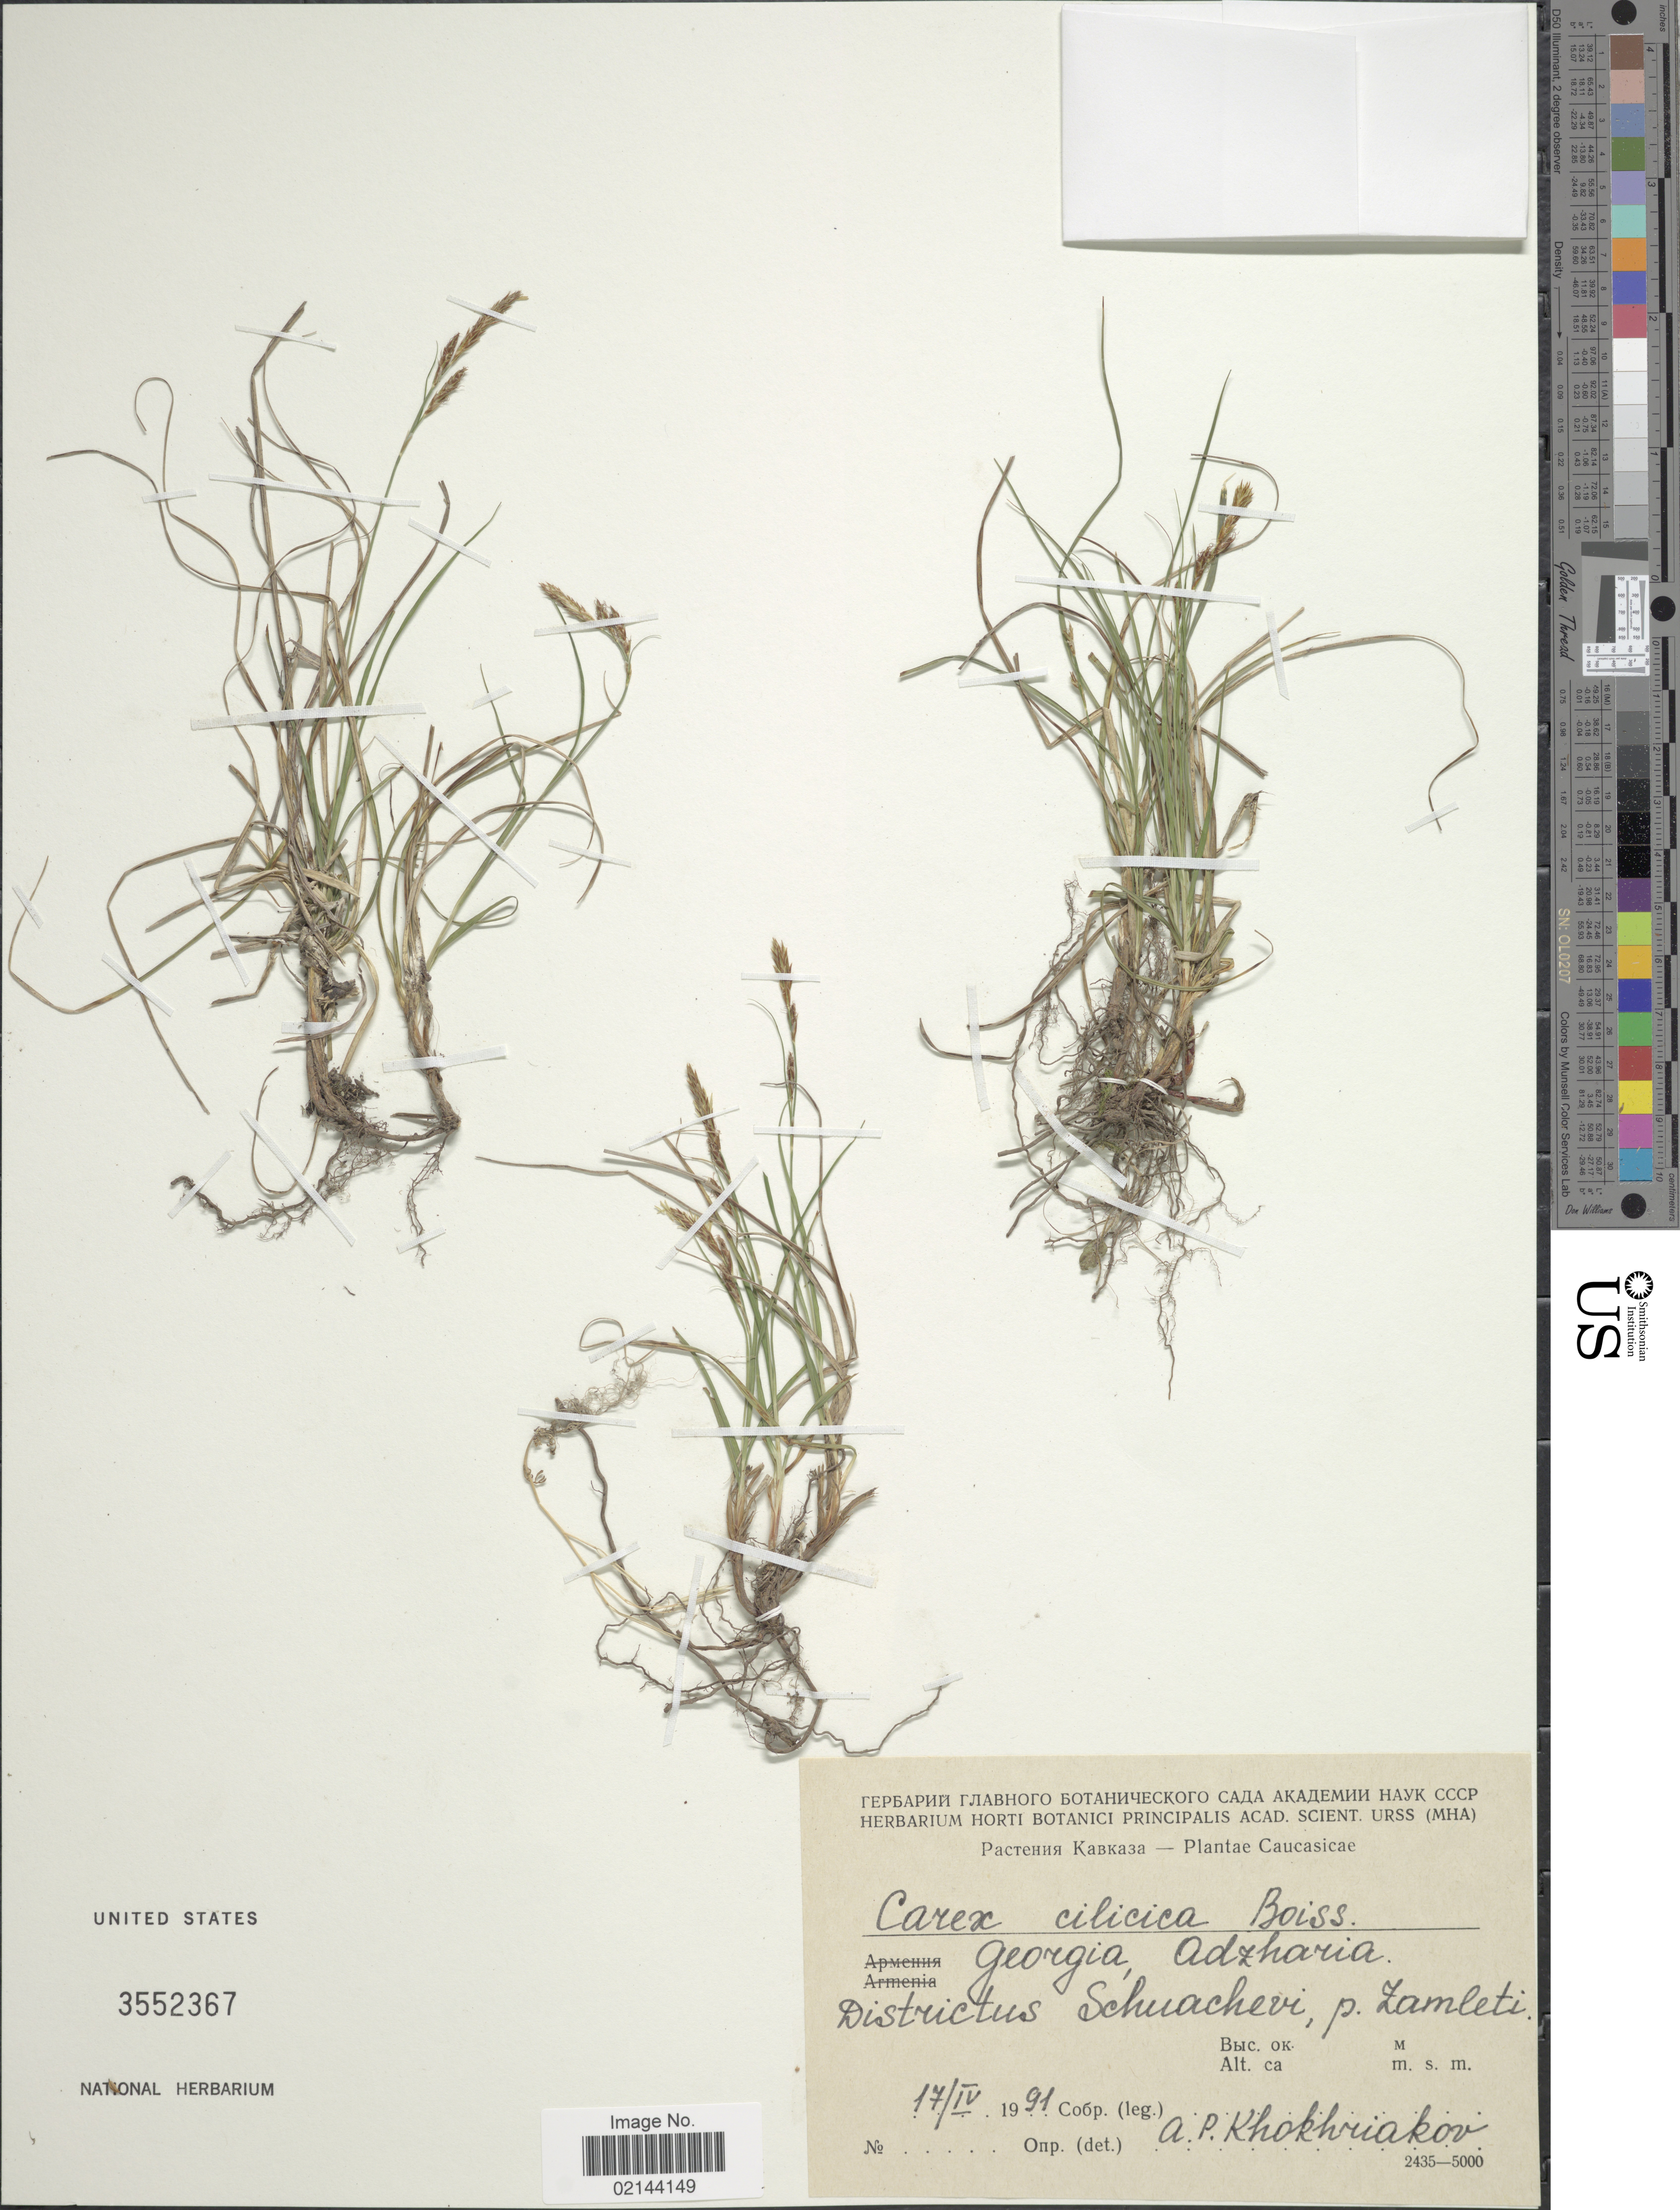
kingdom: Plantae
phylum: Tracheophyta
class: Liliopsida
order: Poales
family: Cyperaceae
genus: Carex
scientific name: Carex cilicica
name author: Boiss.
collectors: A. Khokhriakov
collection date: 1991-04-17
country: Georgia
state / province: Adzharia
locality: Georgia, Adzharia, Districtus Schuachevi, p. Zamleti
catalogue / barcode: US 3552367